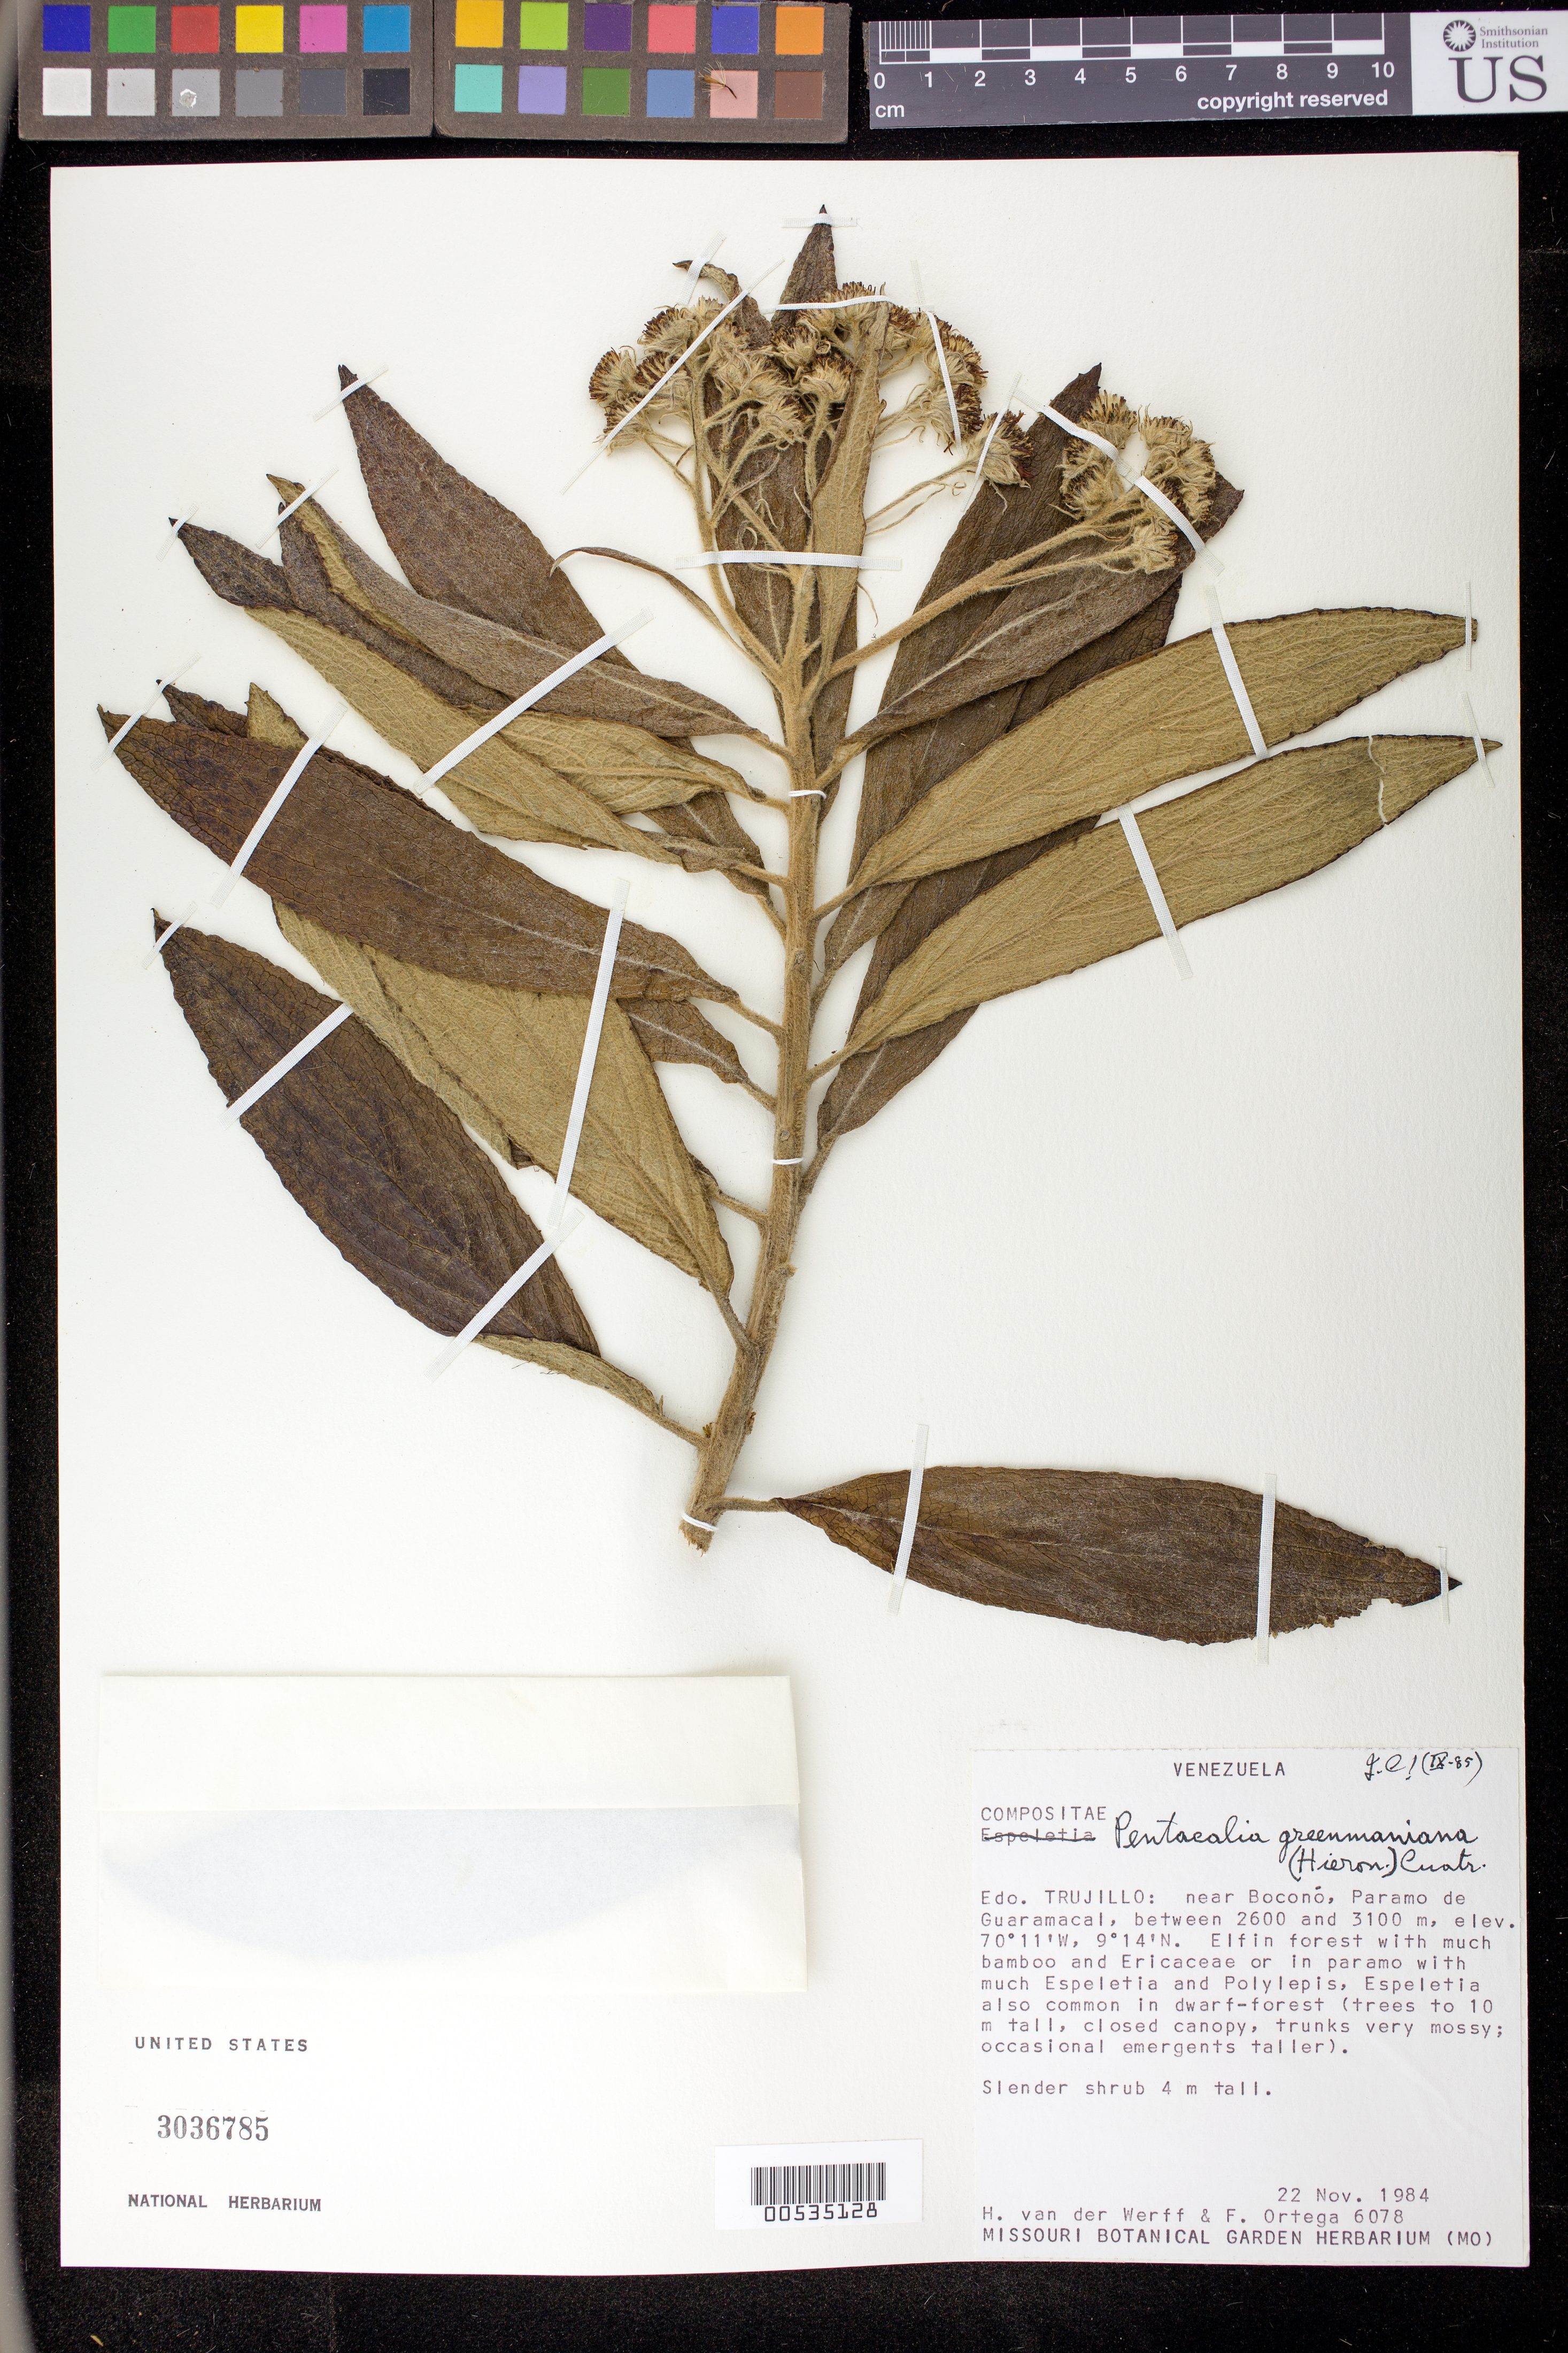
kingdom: Plantae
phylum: Tracheophyta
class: Magnoliopsida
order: Asterales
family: Asteraceae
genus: Pentacalia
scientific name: Pentacalia greenmaniana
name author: (Hieron.) Cuatrec.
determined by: Cuatrecasas, J.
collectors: H. van der Werff & F. J. Ortega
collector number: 6078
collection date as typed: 22 Nov 1984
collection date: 1984-11-22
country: Venezuela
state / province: Trujillo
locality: Paramo de Guaramacal, near Boconó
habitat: Elfin forest with much bamboo and Ericaceae or in paramo with much Espeletia and Polylepis, Espeletia also common in dwarfETC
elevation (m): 2600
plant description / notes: MO, PORT, US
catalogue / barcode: US 3036785